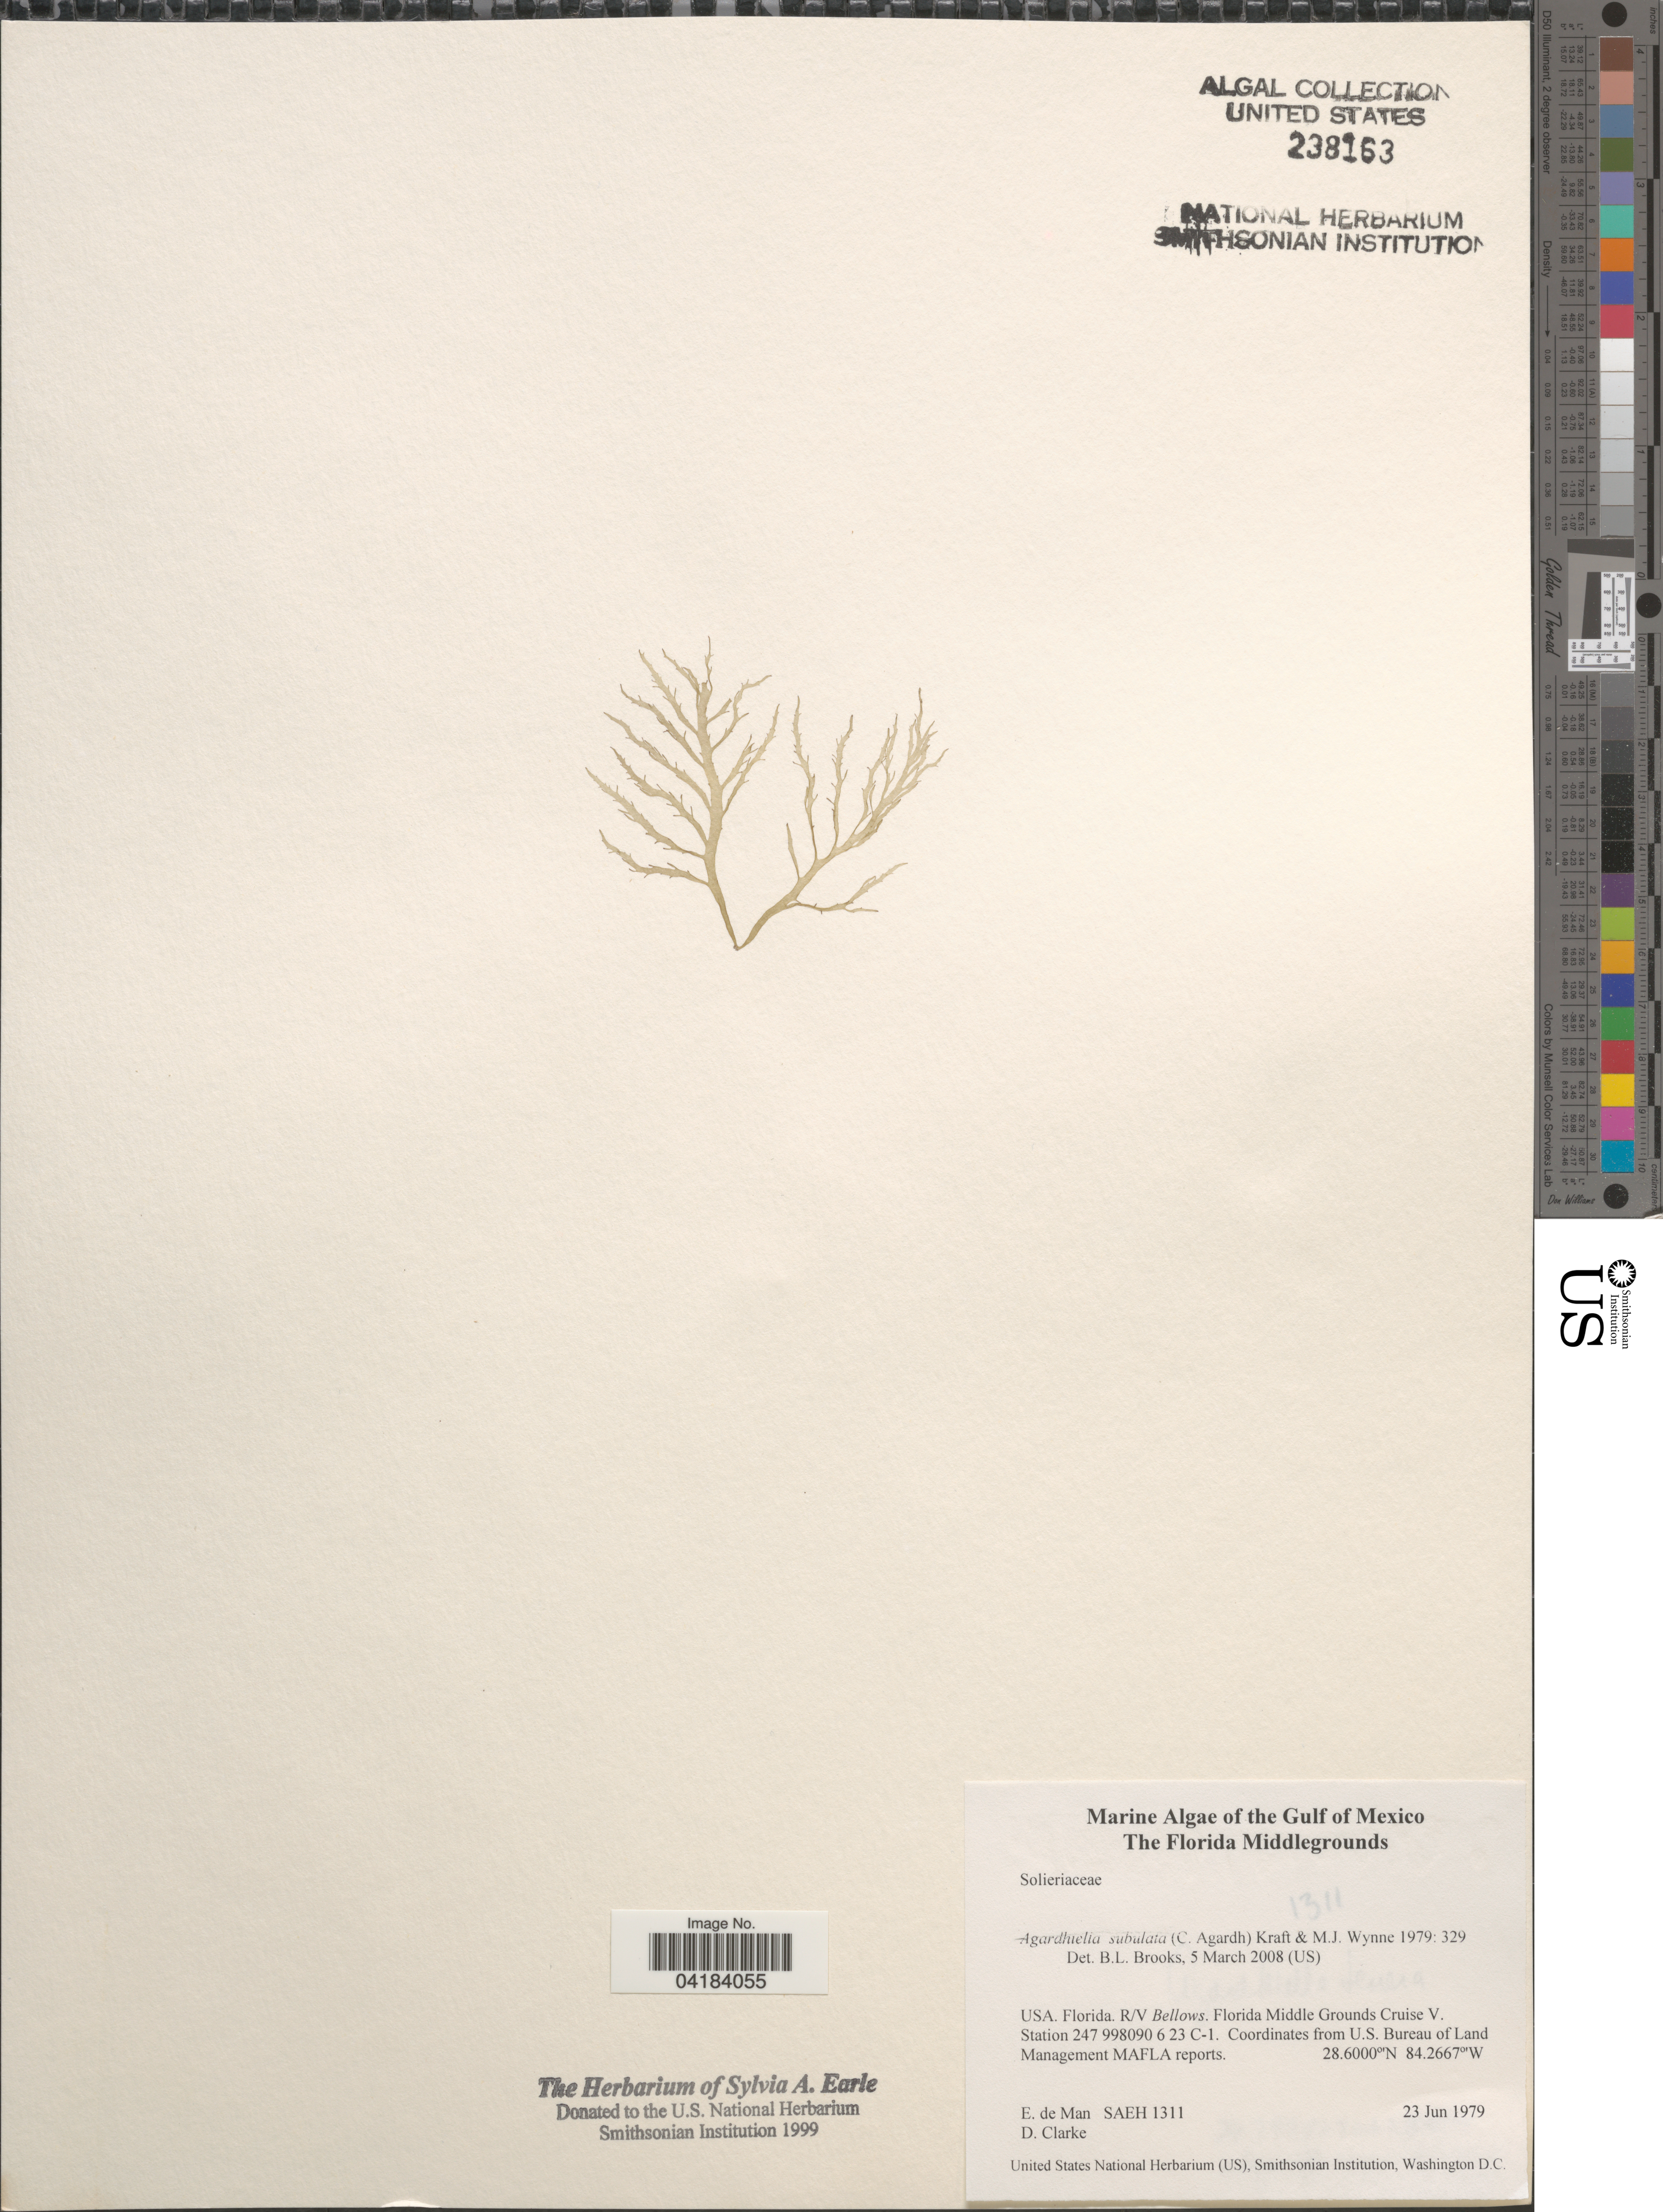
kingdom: Plantae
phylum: Rhodophyta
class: Florideophyceae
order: Gigartinales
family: Solieriaceae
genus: Agardhiella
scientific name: Agardhiella subulata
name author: (C. Agardh) G.T.Kraft & M.J. Wynne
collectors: E. de Man & D. Clarke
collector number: SAEH1311?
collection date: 1979-06-23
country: United States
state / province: Florida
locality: The Gulf of Mexico. The Florida Middlegrounds. R/V Bellows. Florida Middle Grounds Cruise V. Station 247 998090 6 23 C-1.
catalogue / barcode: US 238163